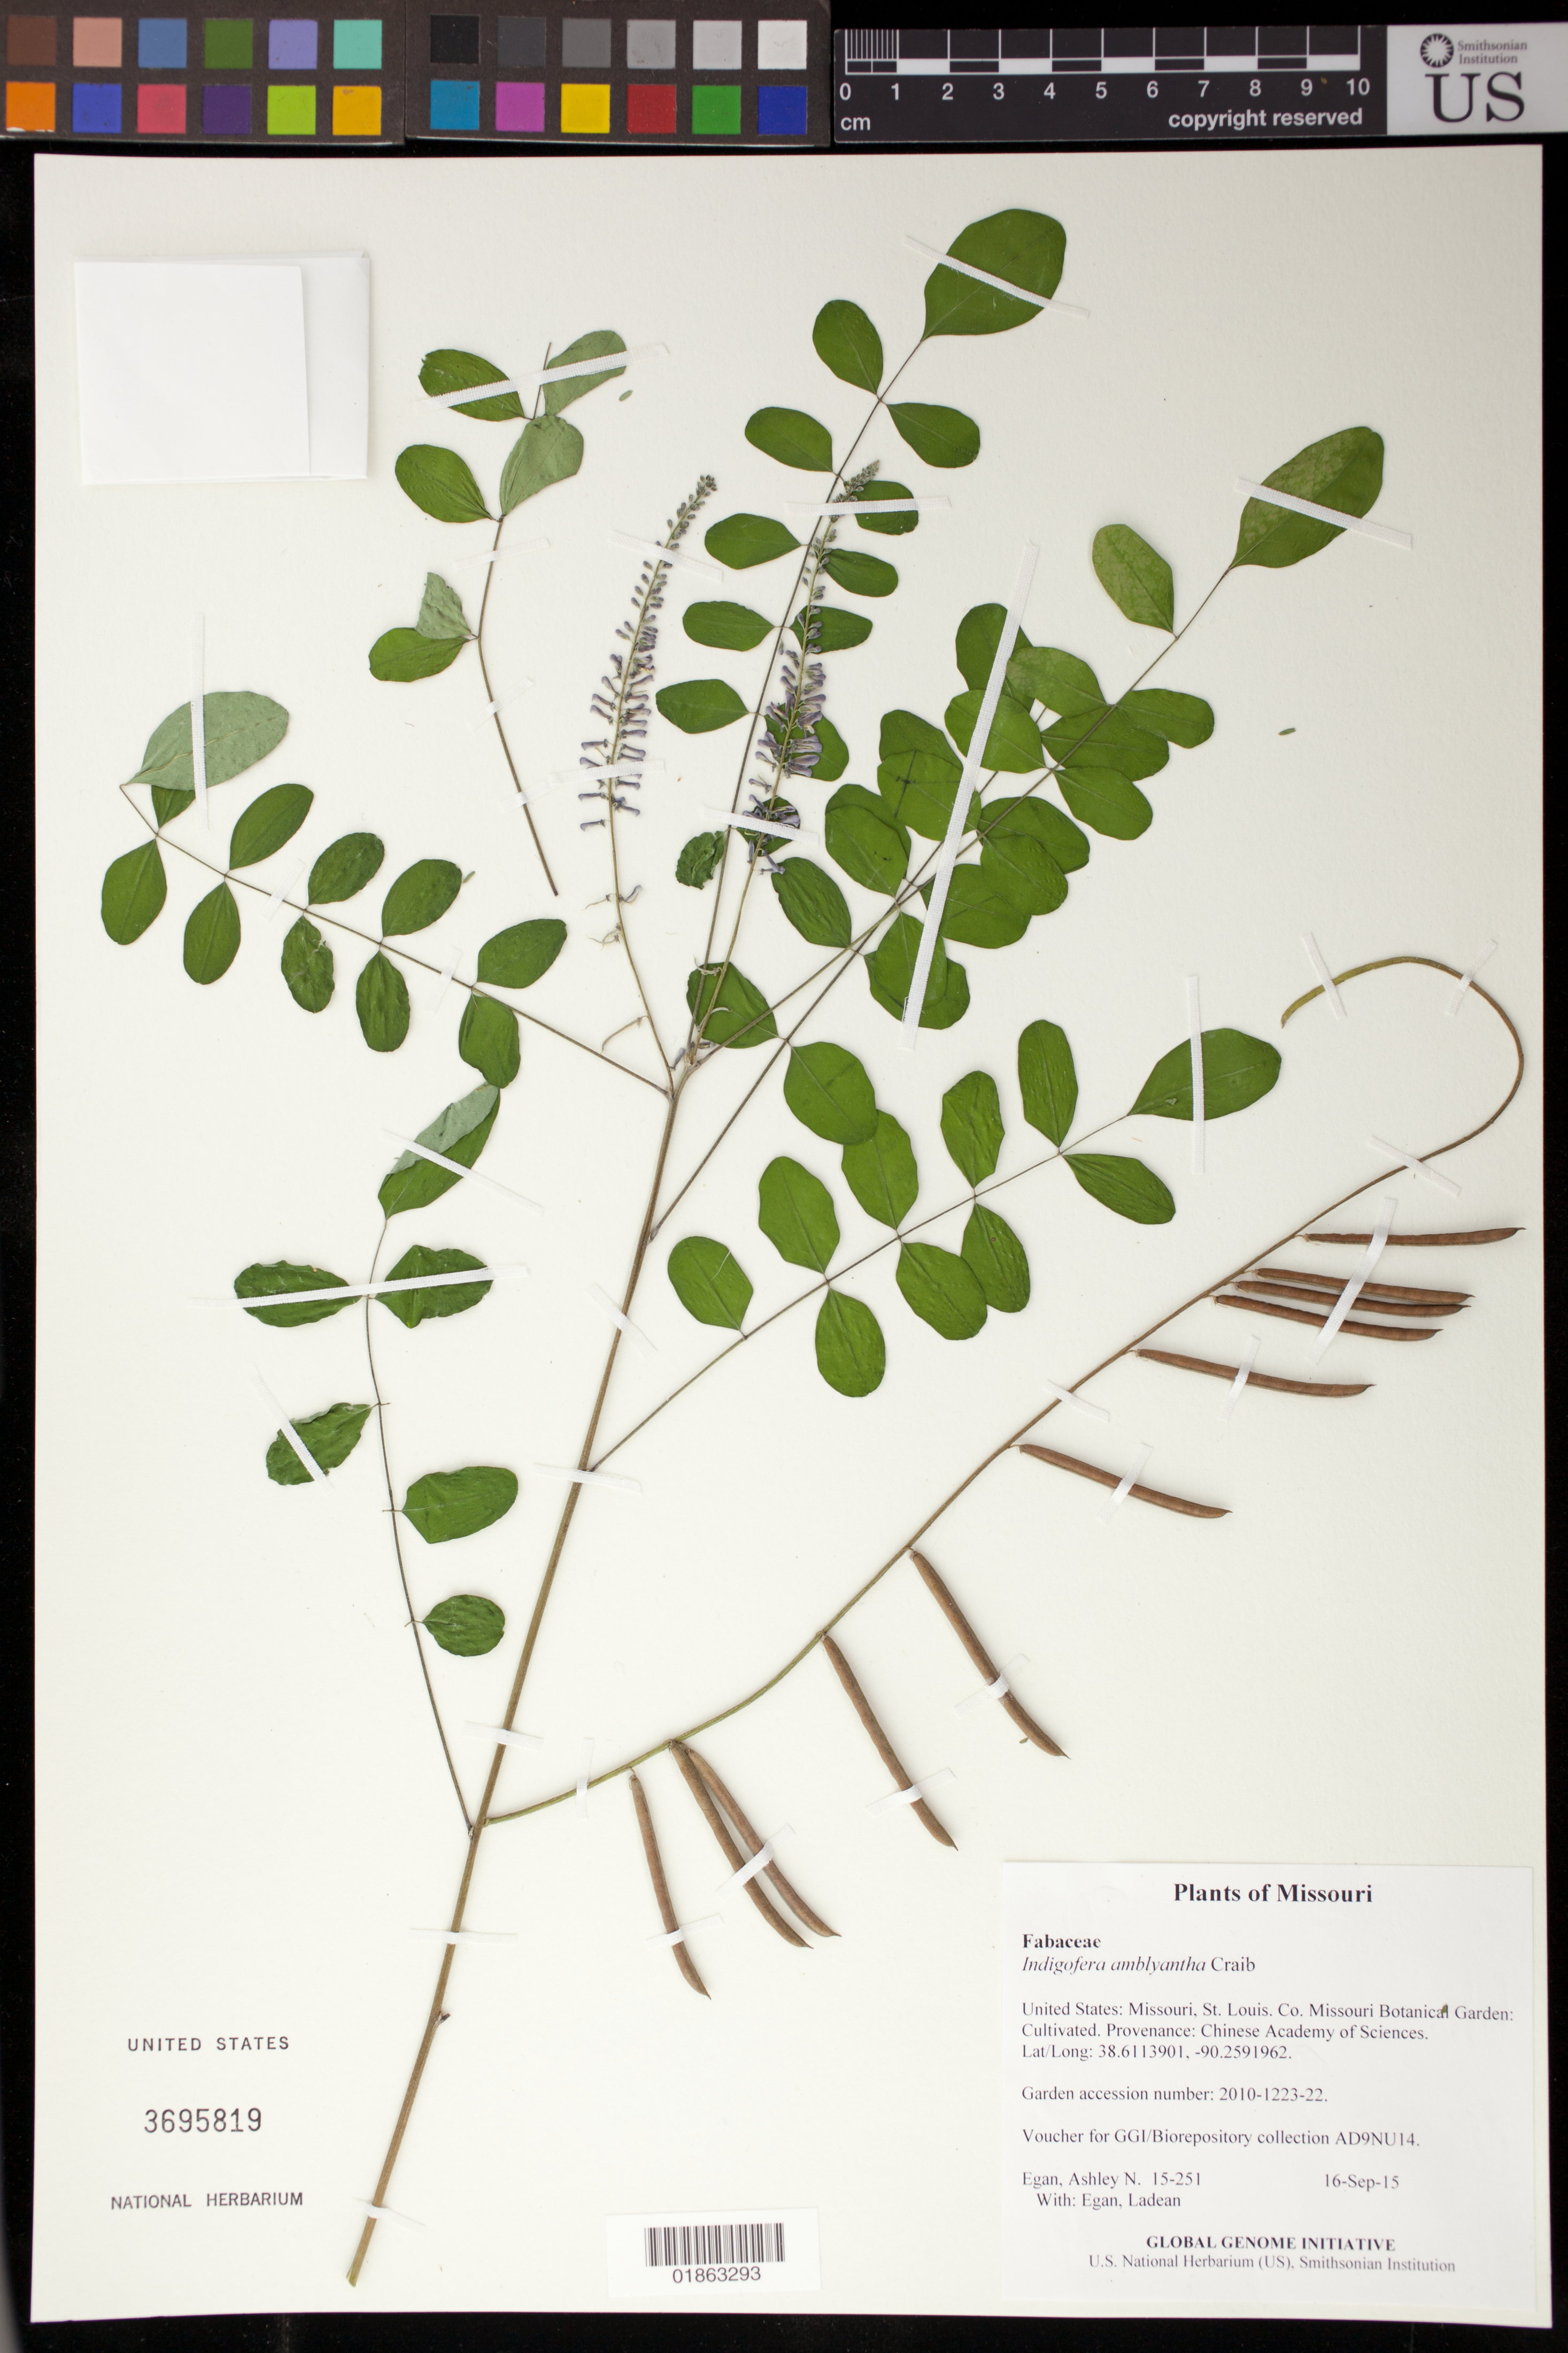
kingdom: Plantae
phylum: Tracheophyta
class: Magnoliopsida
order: Fabales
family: Fabaceae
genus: Indigofera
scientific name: Indigofera amblyantha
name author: Craib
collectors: A. N. Egan & L. Egan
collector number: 15-251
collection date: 2015-09-16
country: United States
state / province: Missouri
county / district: St. Louis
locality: Missouri Botanical Garden: Cultivated. Provenance: Chinese Academy of Sciences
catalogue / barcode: US 3695819